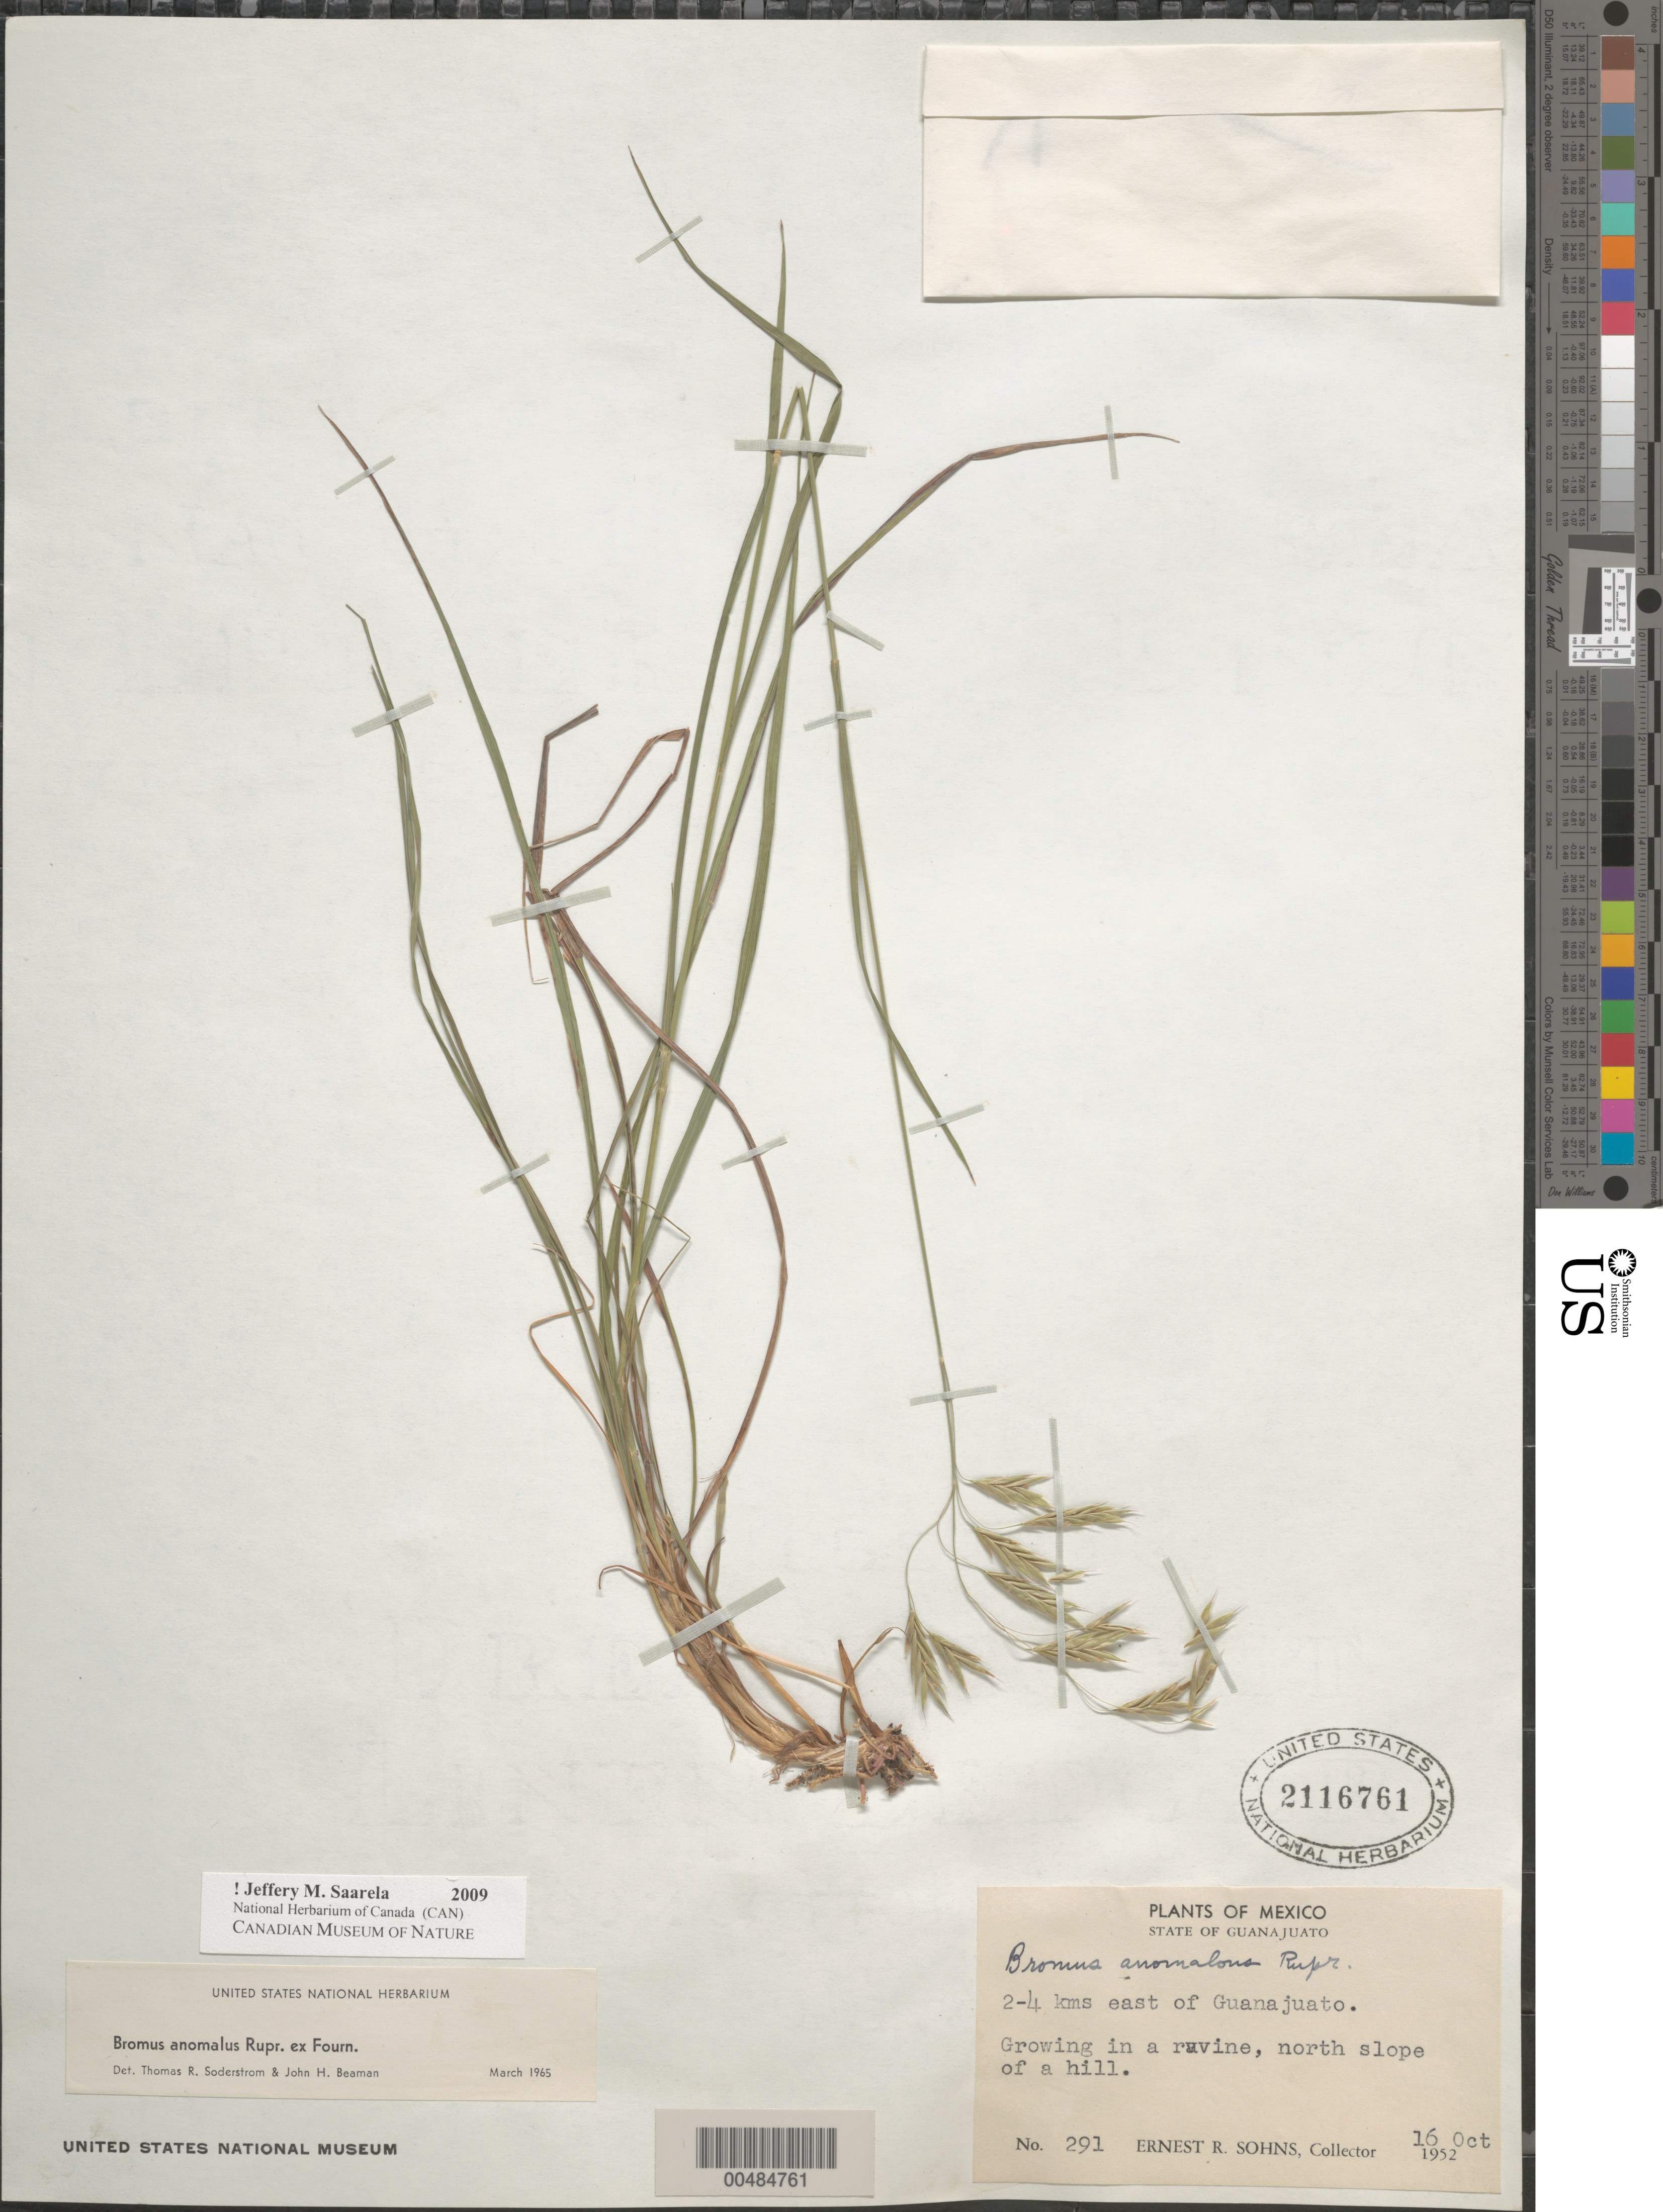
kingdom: Plantae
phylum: Tracheophyta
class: Liliopsida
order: Poales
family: Poaceae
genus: Bromus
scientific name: Bromus anomalus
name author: Rupr. ex E. Fourn.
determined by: Soderstrom, T. R.; Beaman, J. H.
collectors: E. R. Sohns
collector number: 291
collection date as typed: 16 Oct 1952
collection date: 1952-10-16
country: Mexico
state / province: Guanajuato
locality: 2-4 km E of Guanajuato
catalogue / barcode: US 2116761